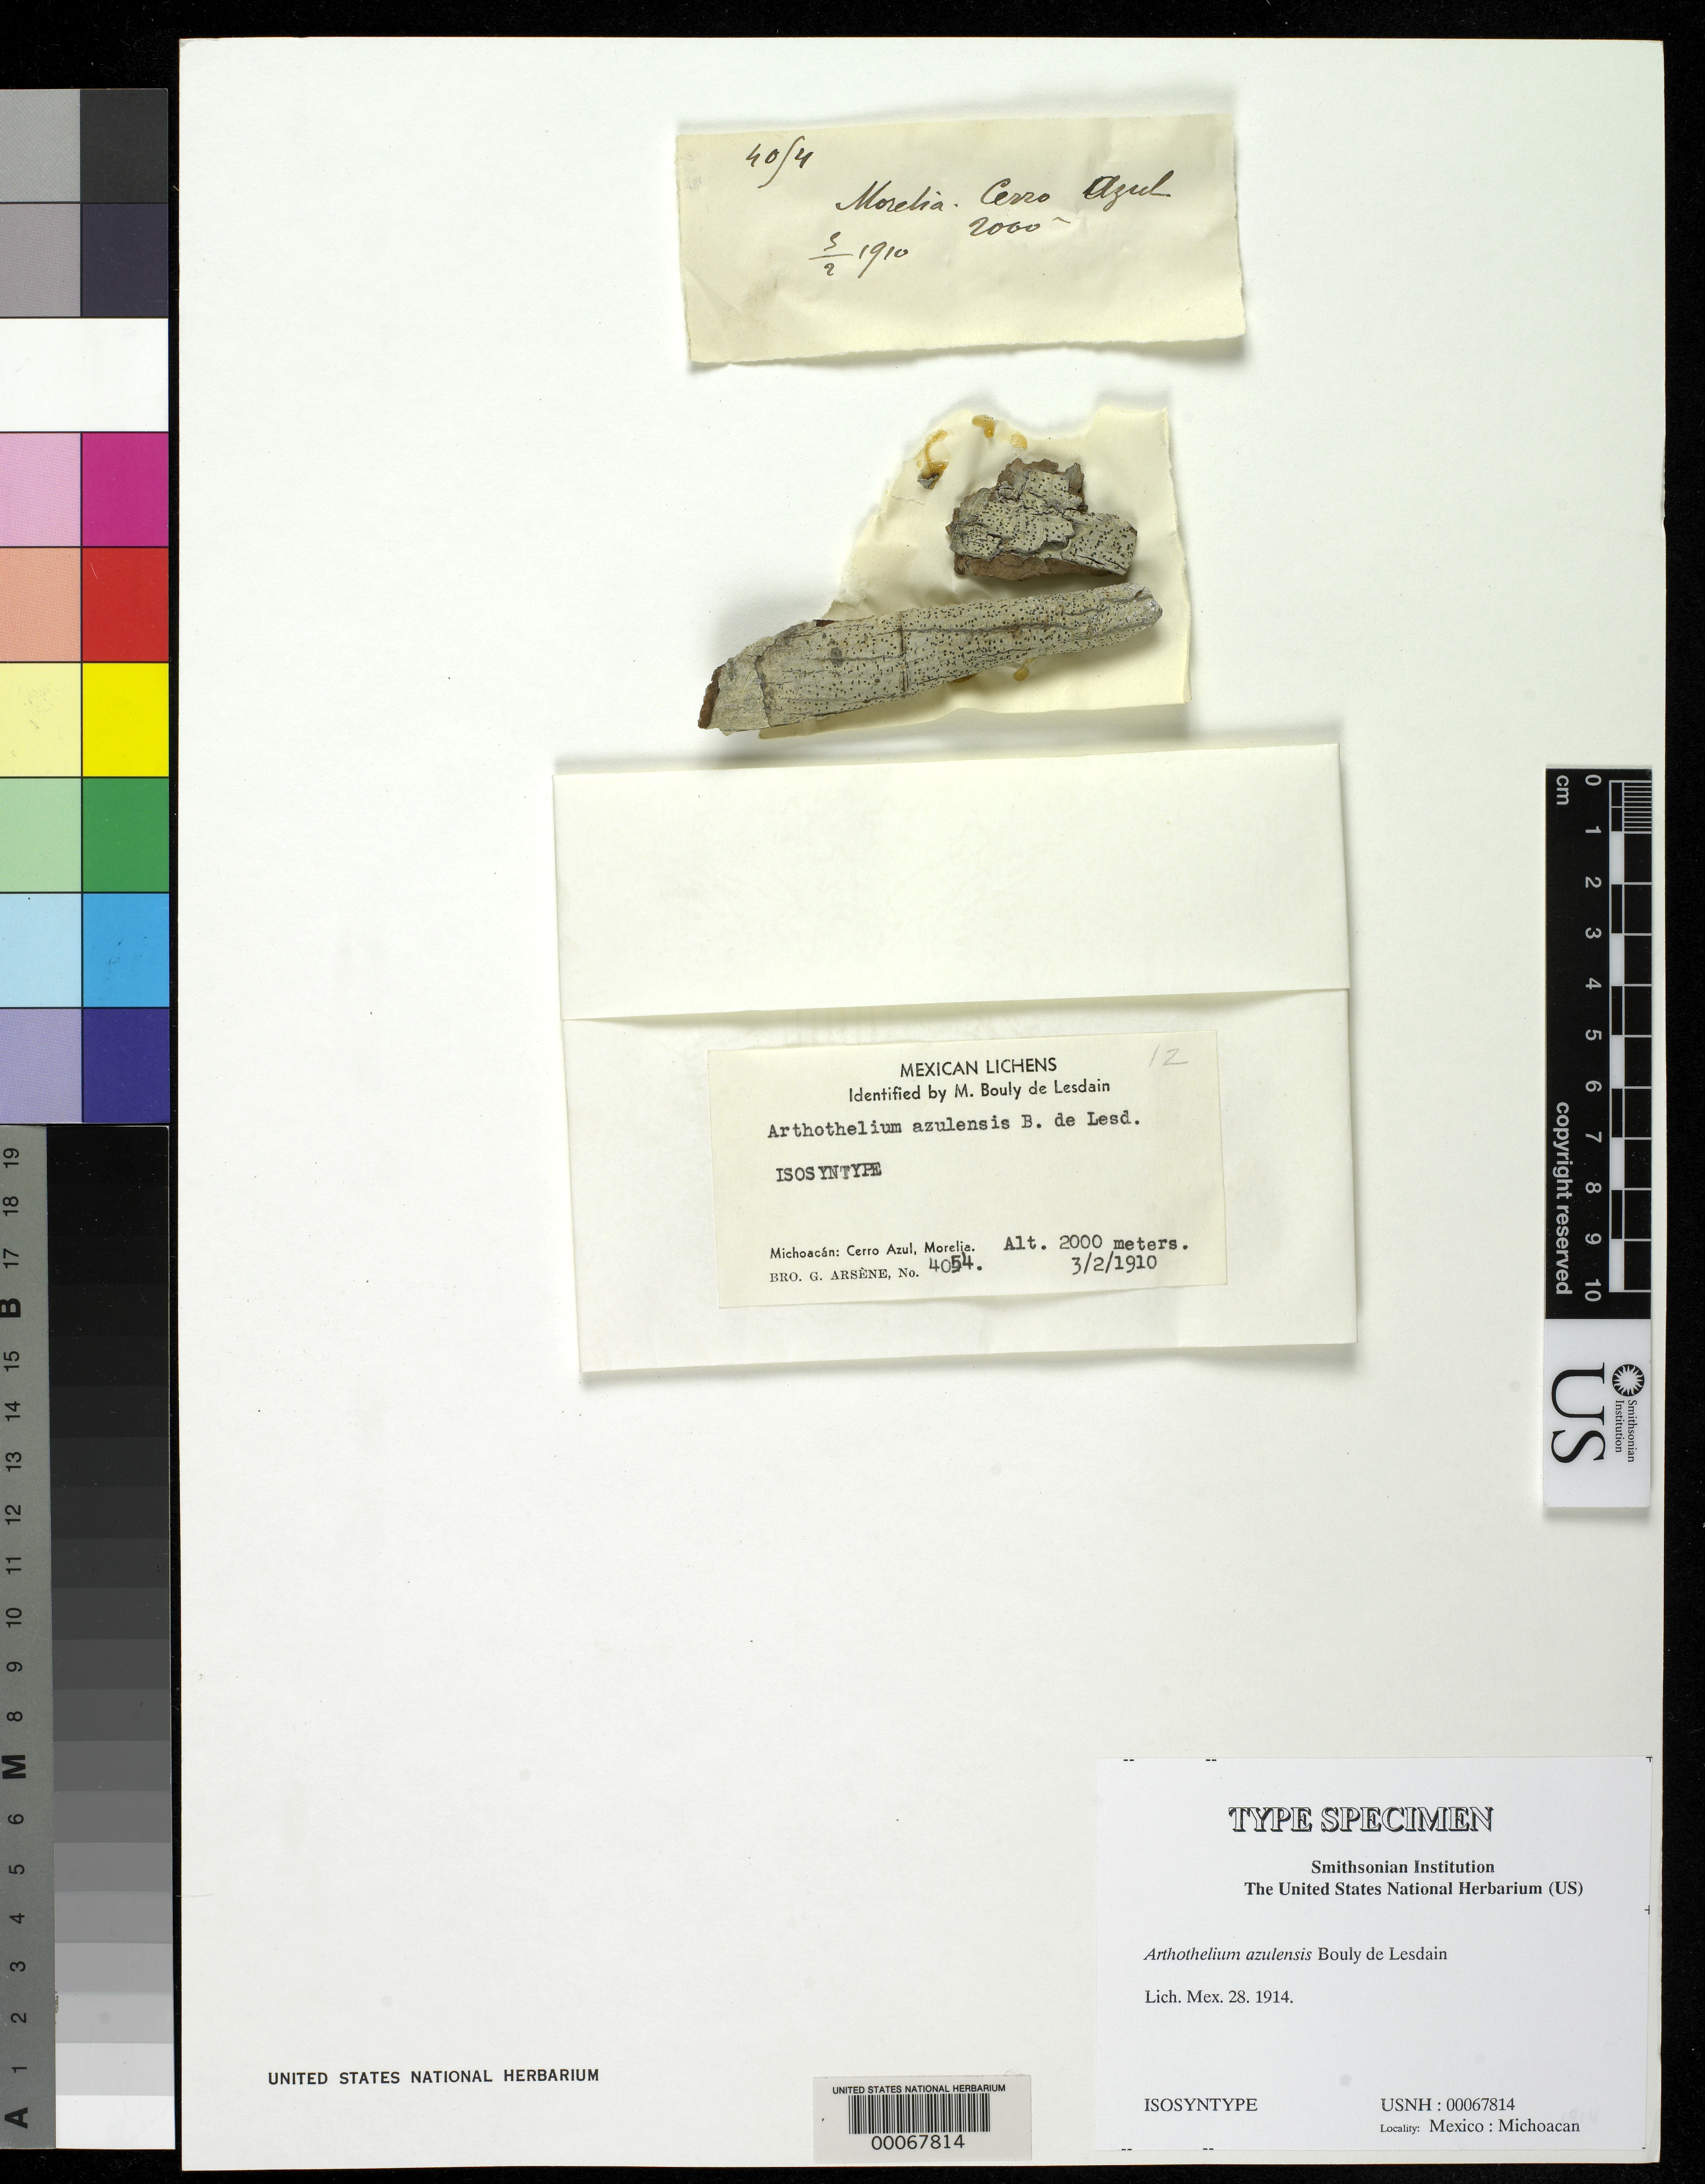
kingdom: Fungi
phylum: Ascomycota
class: Arthoniomycetes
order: Arthoniales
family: Arthoniaceae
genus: Arthothelium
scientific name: Arthothelium azulensis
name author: B. de Lesd.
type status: Isosyntype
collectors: Bro. G. Arsène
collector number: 4054, 4064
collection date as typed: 03 Feb 1910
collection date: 1910-02-03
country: Mexico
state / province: Michoacán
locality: Cerro Azul, Morelia.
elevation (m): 2000